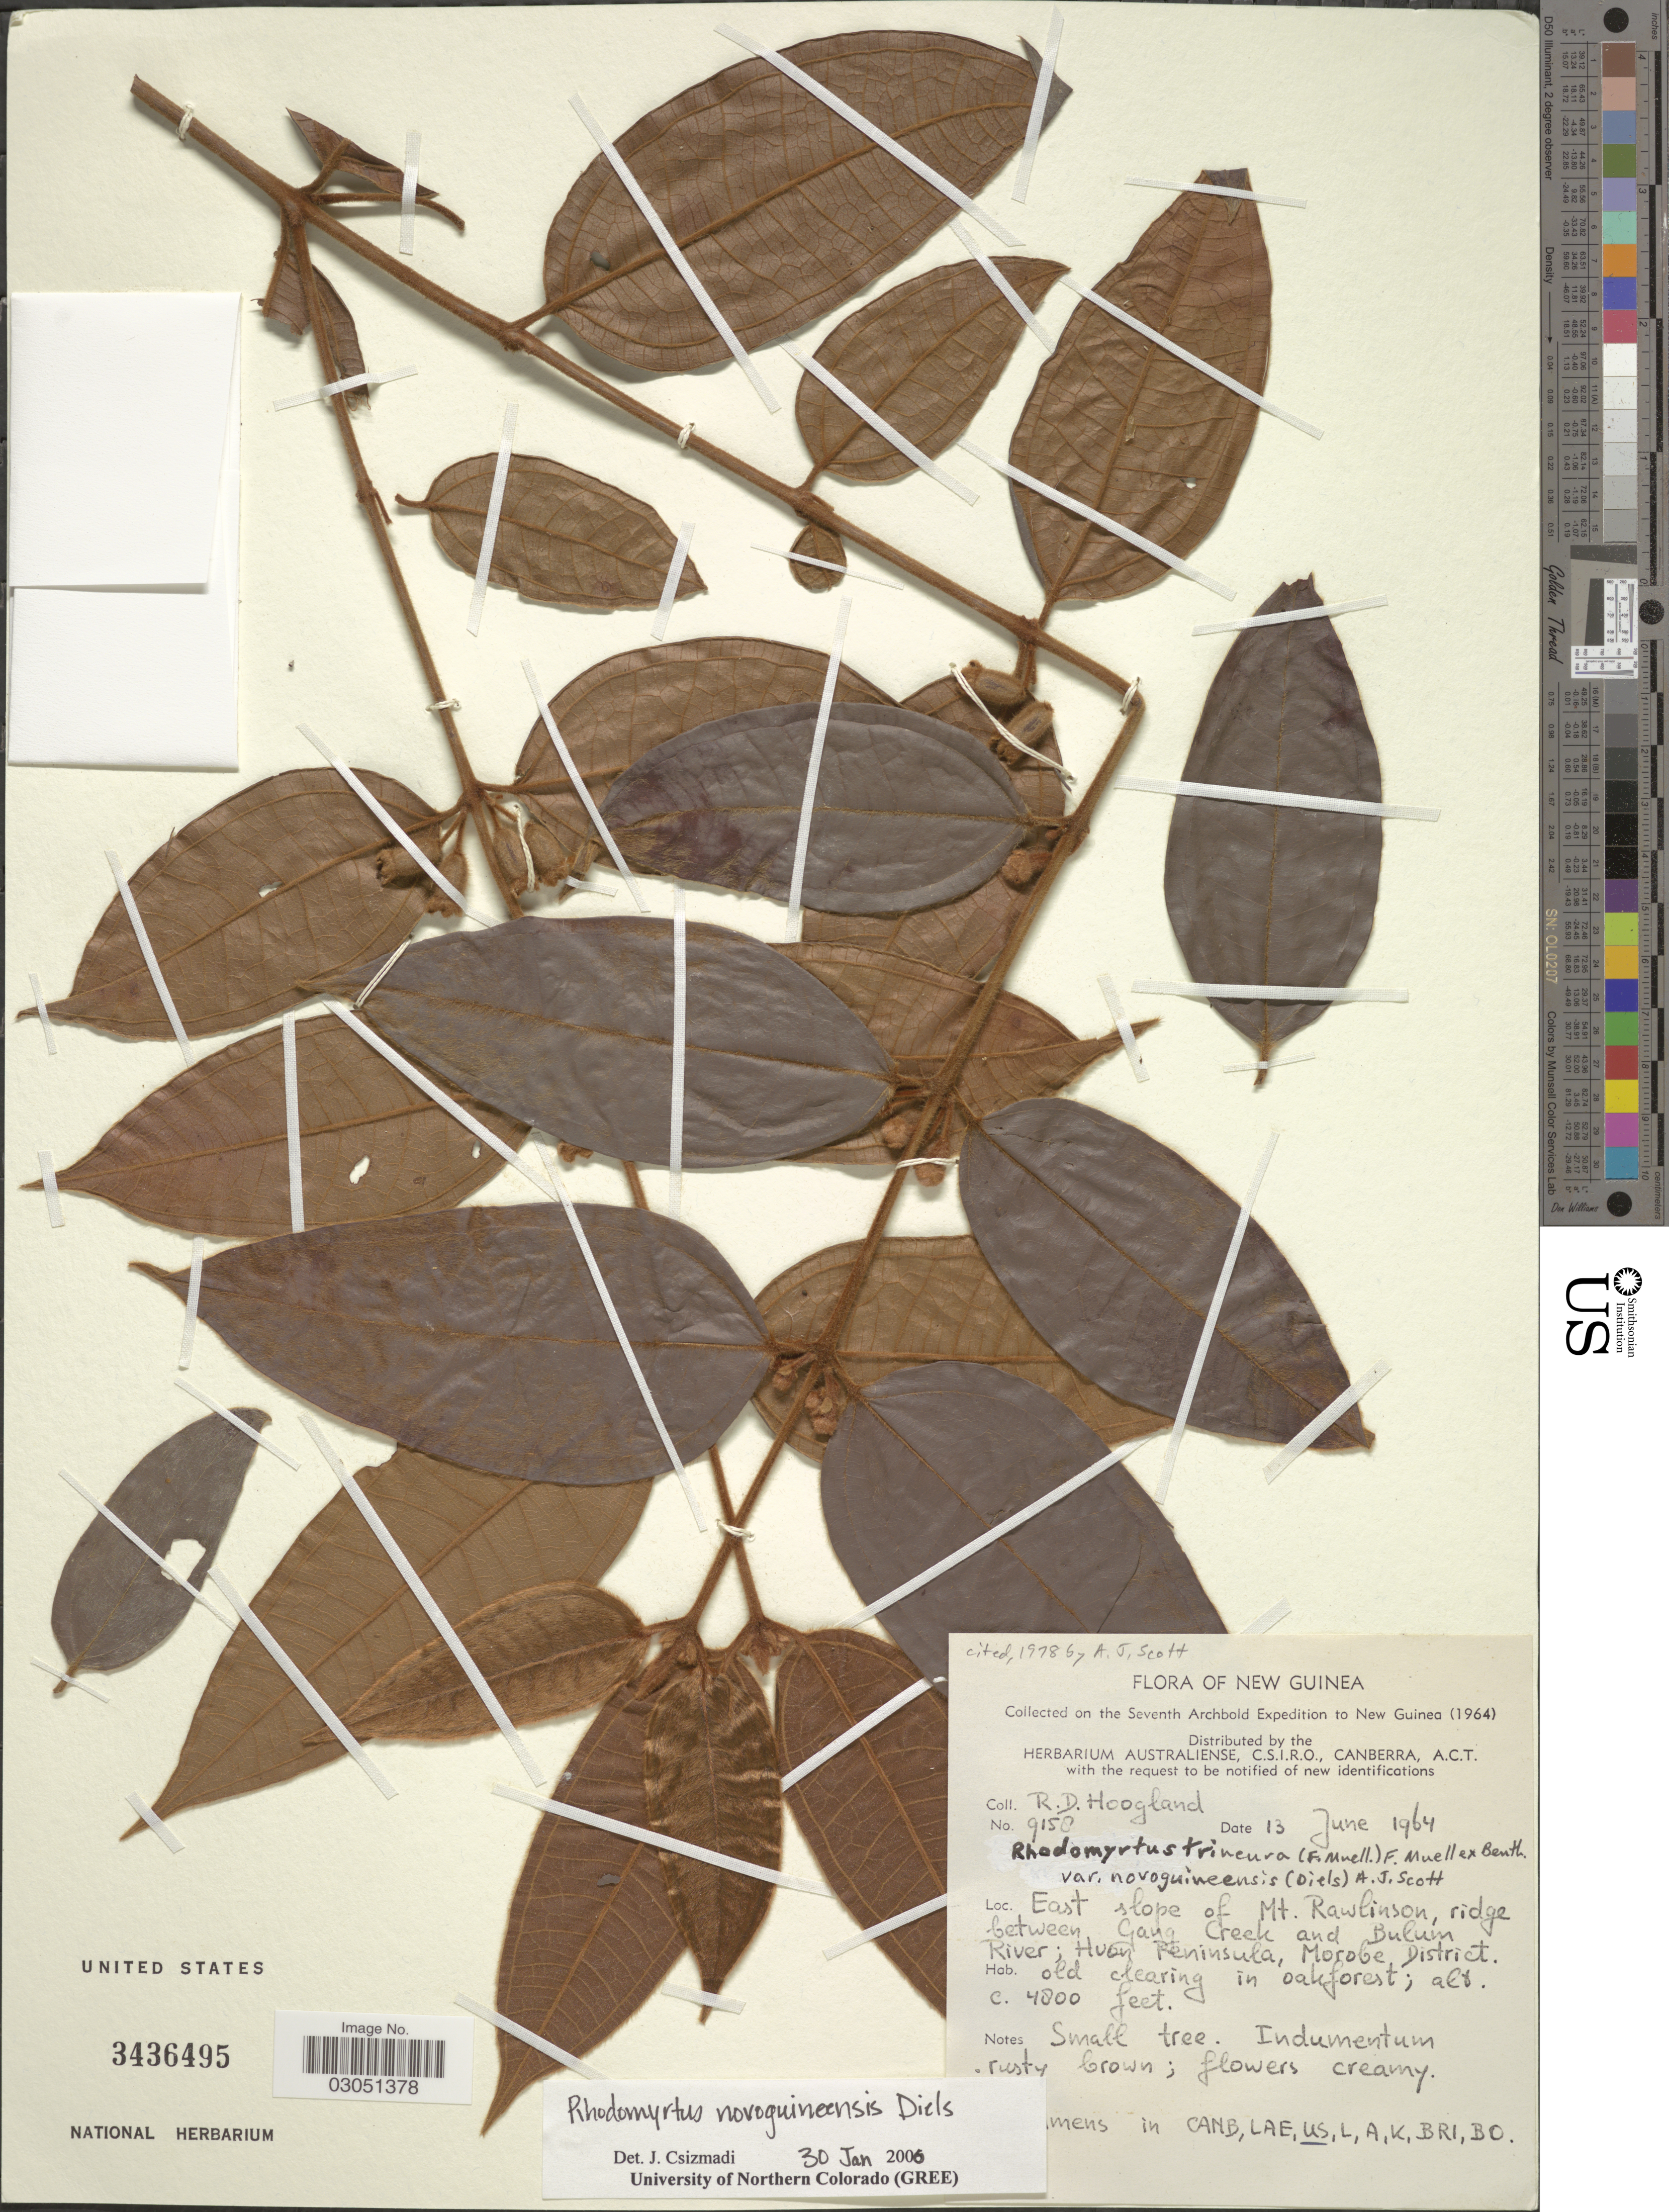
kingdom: Plantae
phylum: Tracheophyta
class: Magnoliopsida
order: Myrtales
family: Myrtaceae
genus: Rhodomyrtus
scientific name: Rhodomyrtus trineura var. novoguineensis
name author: (F. Muell.) F. Muell. ex Benth.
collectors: R. D. Hoogland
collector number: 9158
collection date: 1964-06-13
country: Papua New Guinea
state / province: Morobe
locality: New Guinea, East slope of Mt. Rawlinson, ridge between Gang Creek and Bulum River; Huon Peninsula, Morobe District.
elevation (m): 1463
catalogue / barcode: US 3436495